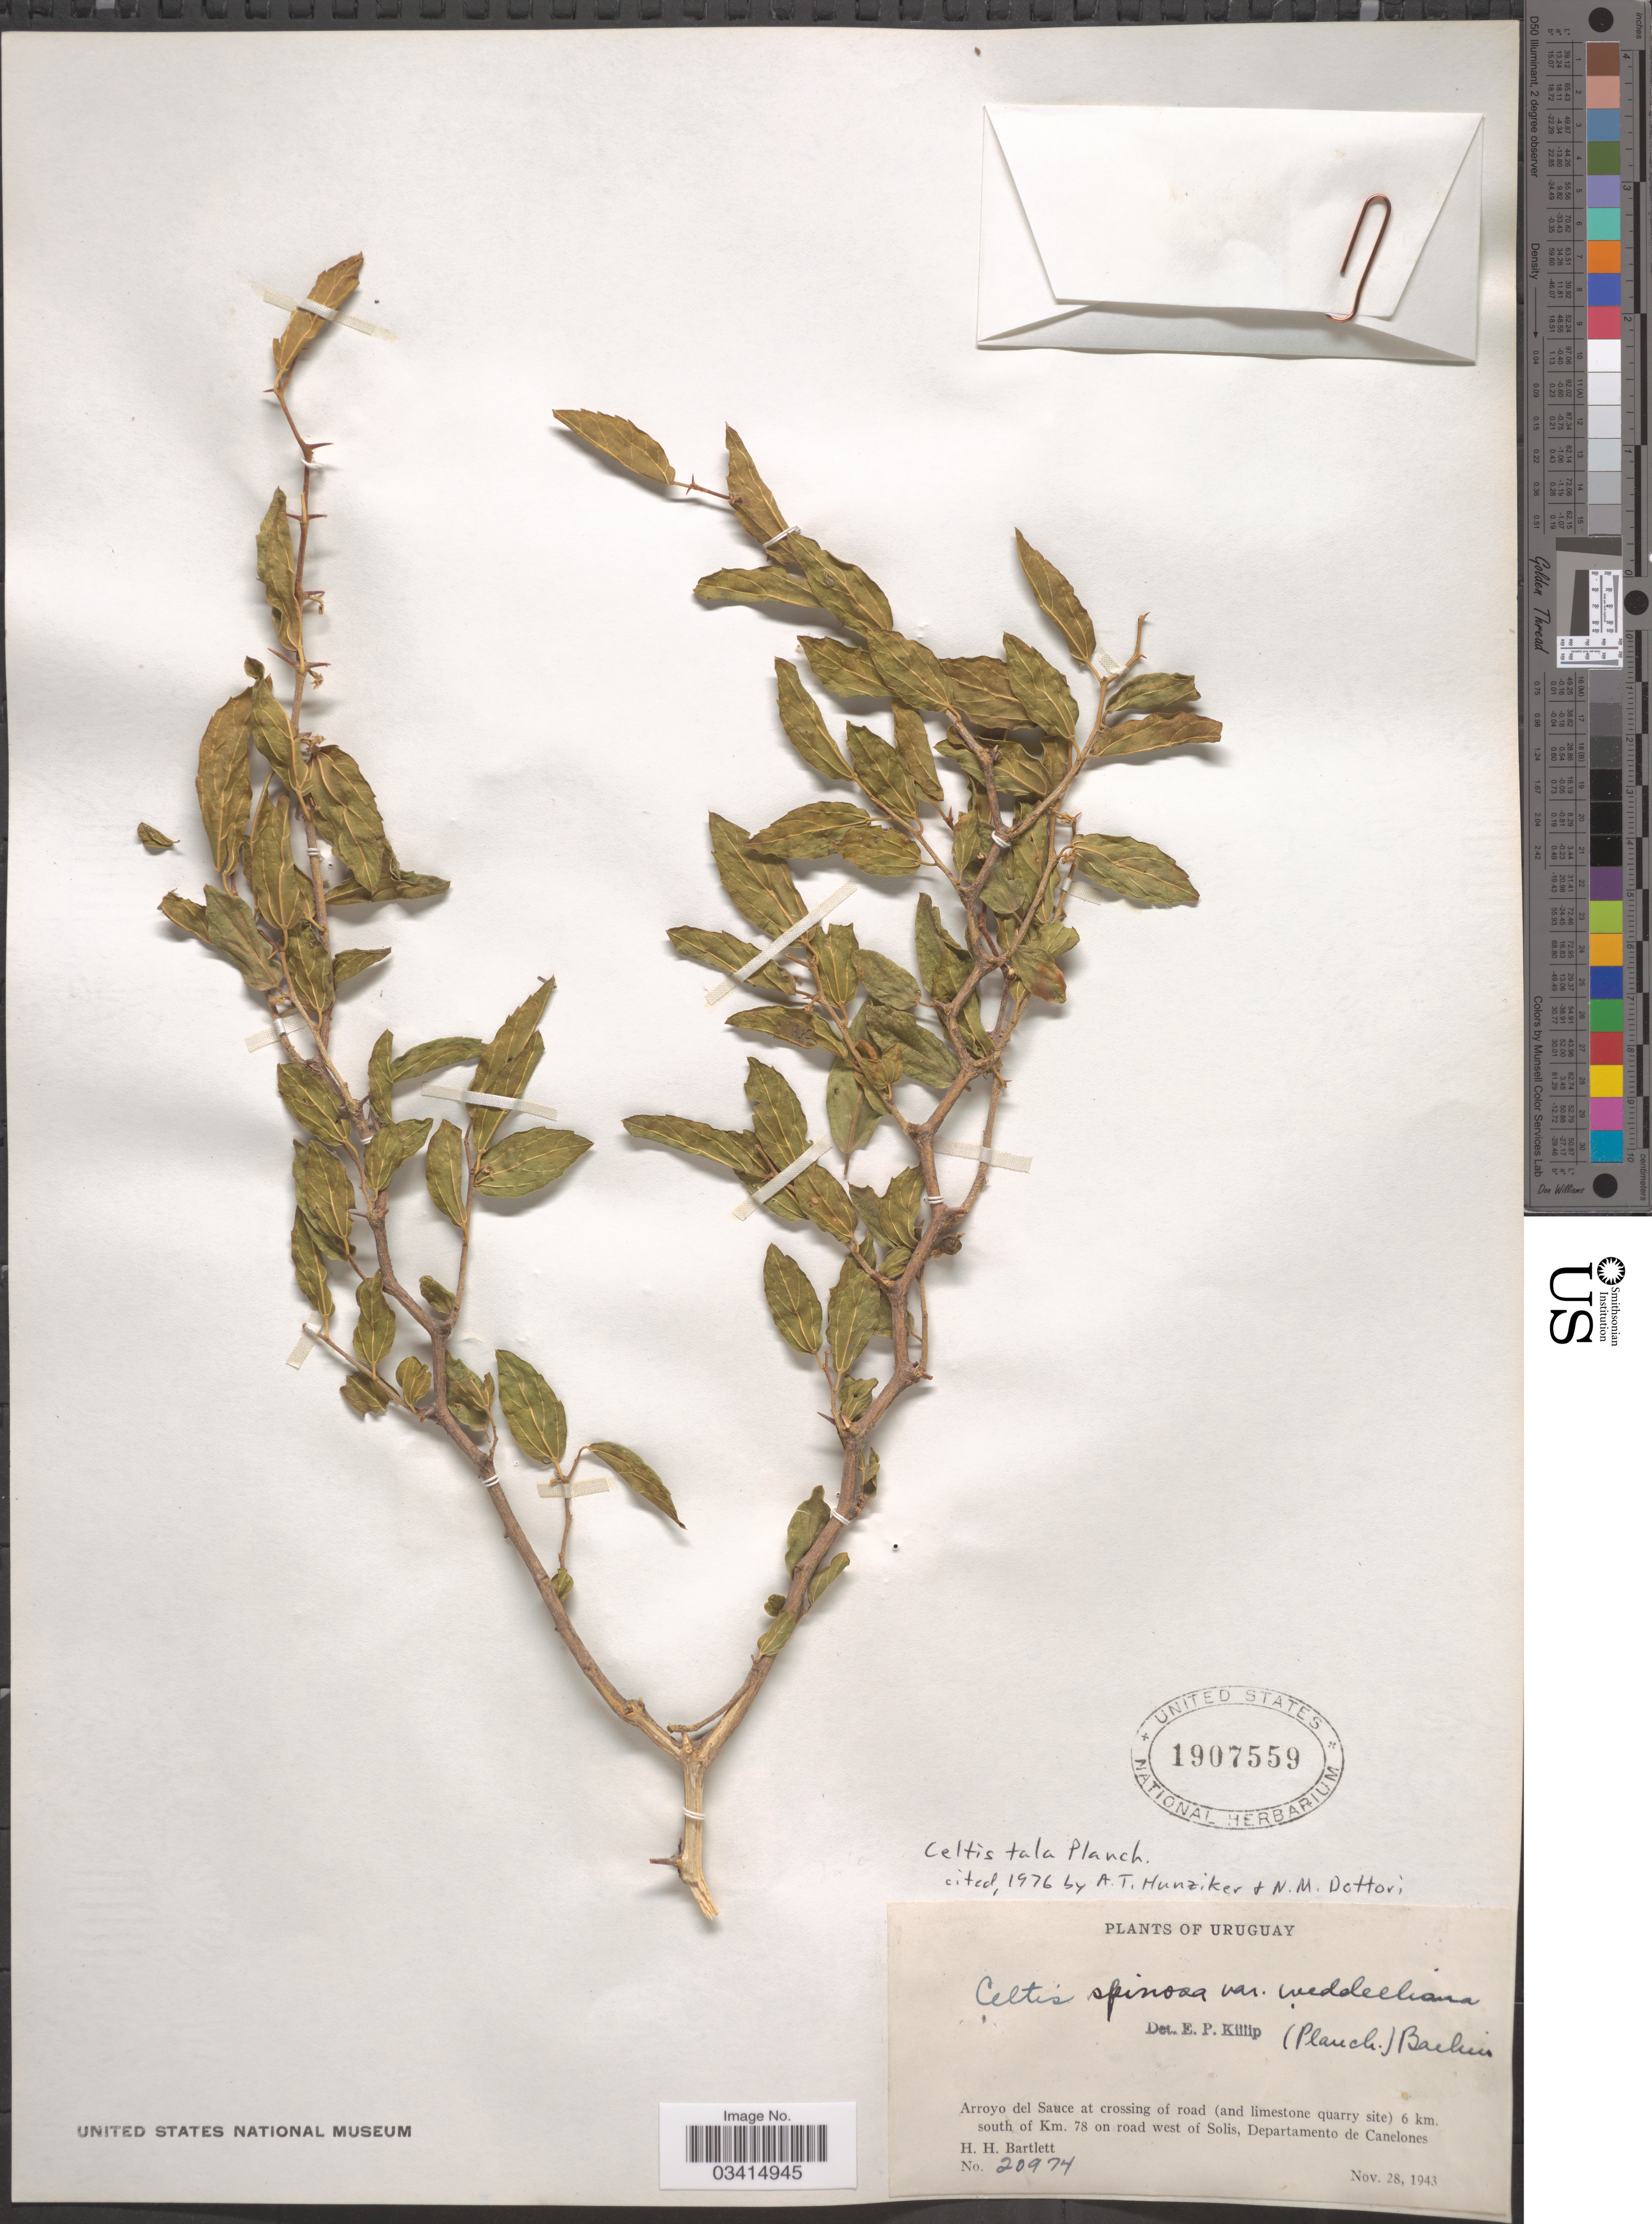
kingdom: Plantae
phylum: Tracheophyta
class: Magnoliopsida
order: Rosales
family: Cannabaceae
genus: Celtis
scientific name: Celtis tala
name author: Gillies ex Planch.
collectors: H. H. Bartlett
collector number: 20974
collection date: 1943-11-28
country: Uruguay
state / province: Canelones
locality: Arroyo del Sauce at crossing of road (and limestone quarry site) 6 km. south of Km. 78 on road west of Solis, Departamento de Canelones.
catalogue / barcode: US 1907559